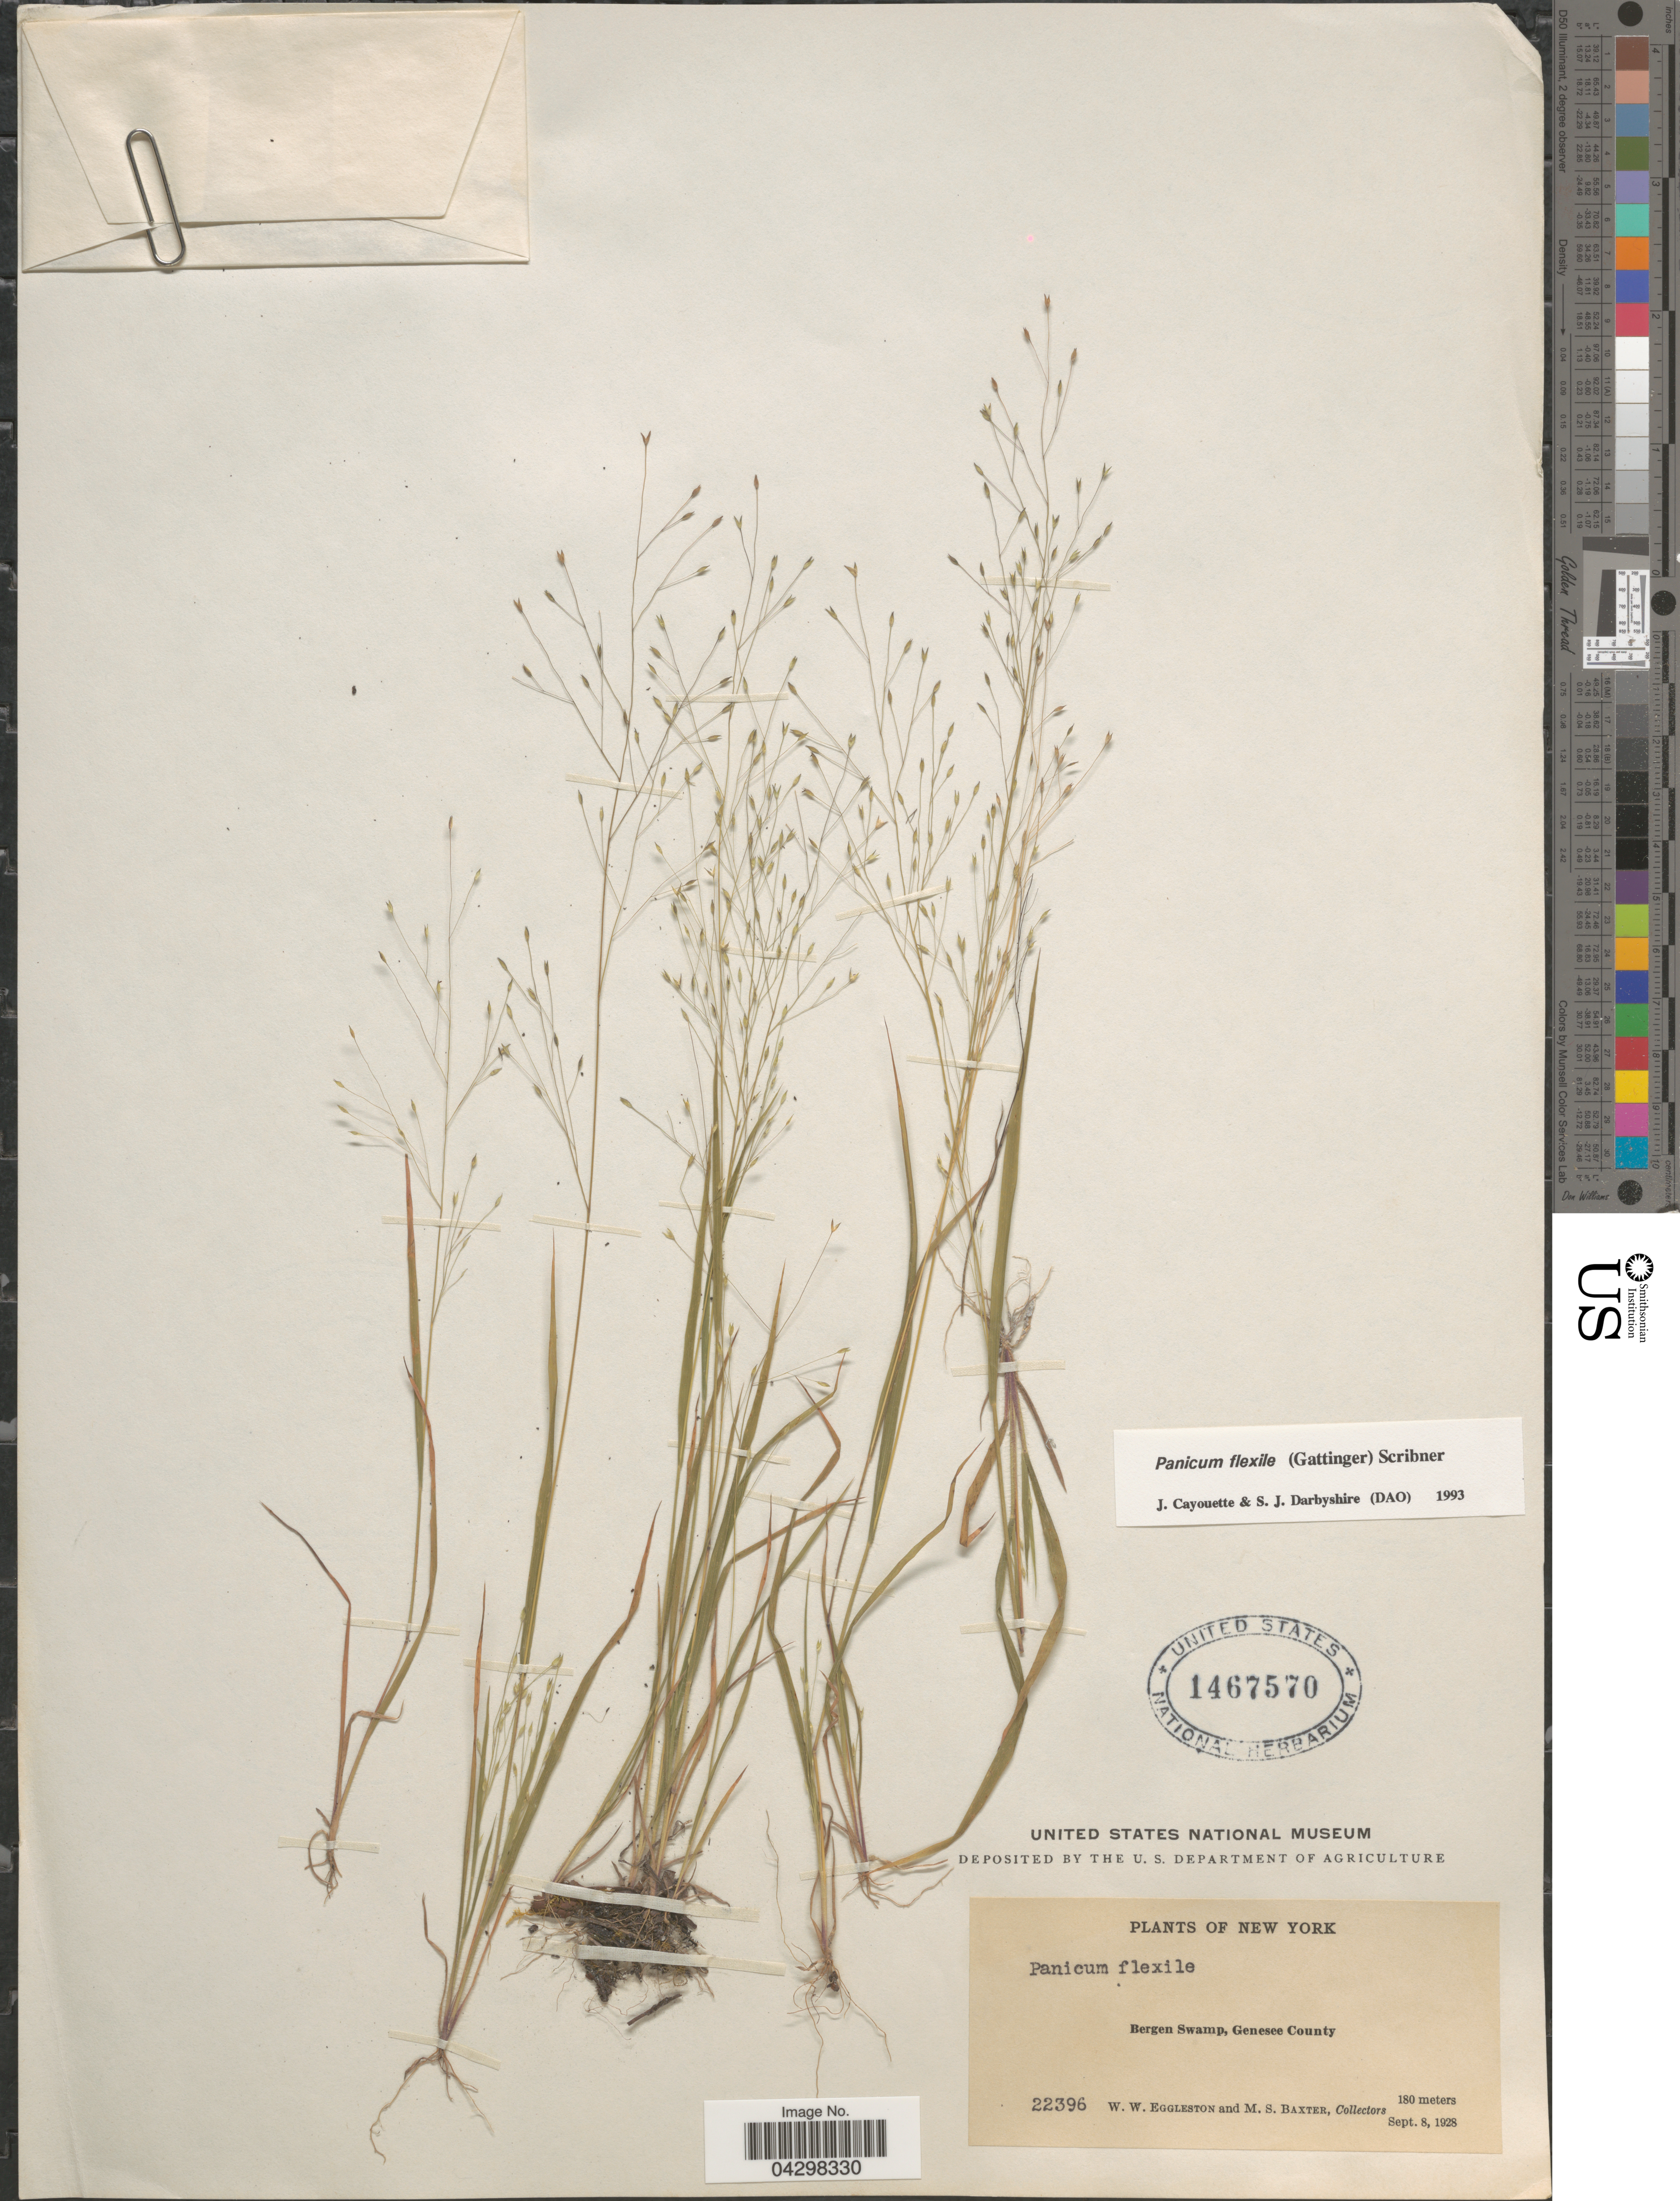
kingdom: Plantae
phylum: Tracheophyta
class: Liliopsida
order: Poales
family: Poaceae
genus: Panicum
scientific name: Panicum flexile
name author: (Gatt.) Scribn.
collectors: W. W. Eggleston & M. Baxter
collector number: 22396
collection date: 1928-09-08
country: United States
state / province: New York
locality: Bergen Swamp, Genesee County.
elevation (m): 180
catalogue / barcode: US 1467570